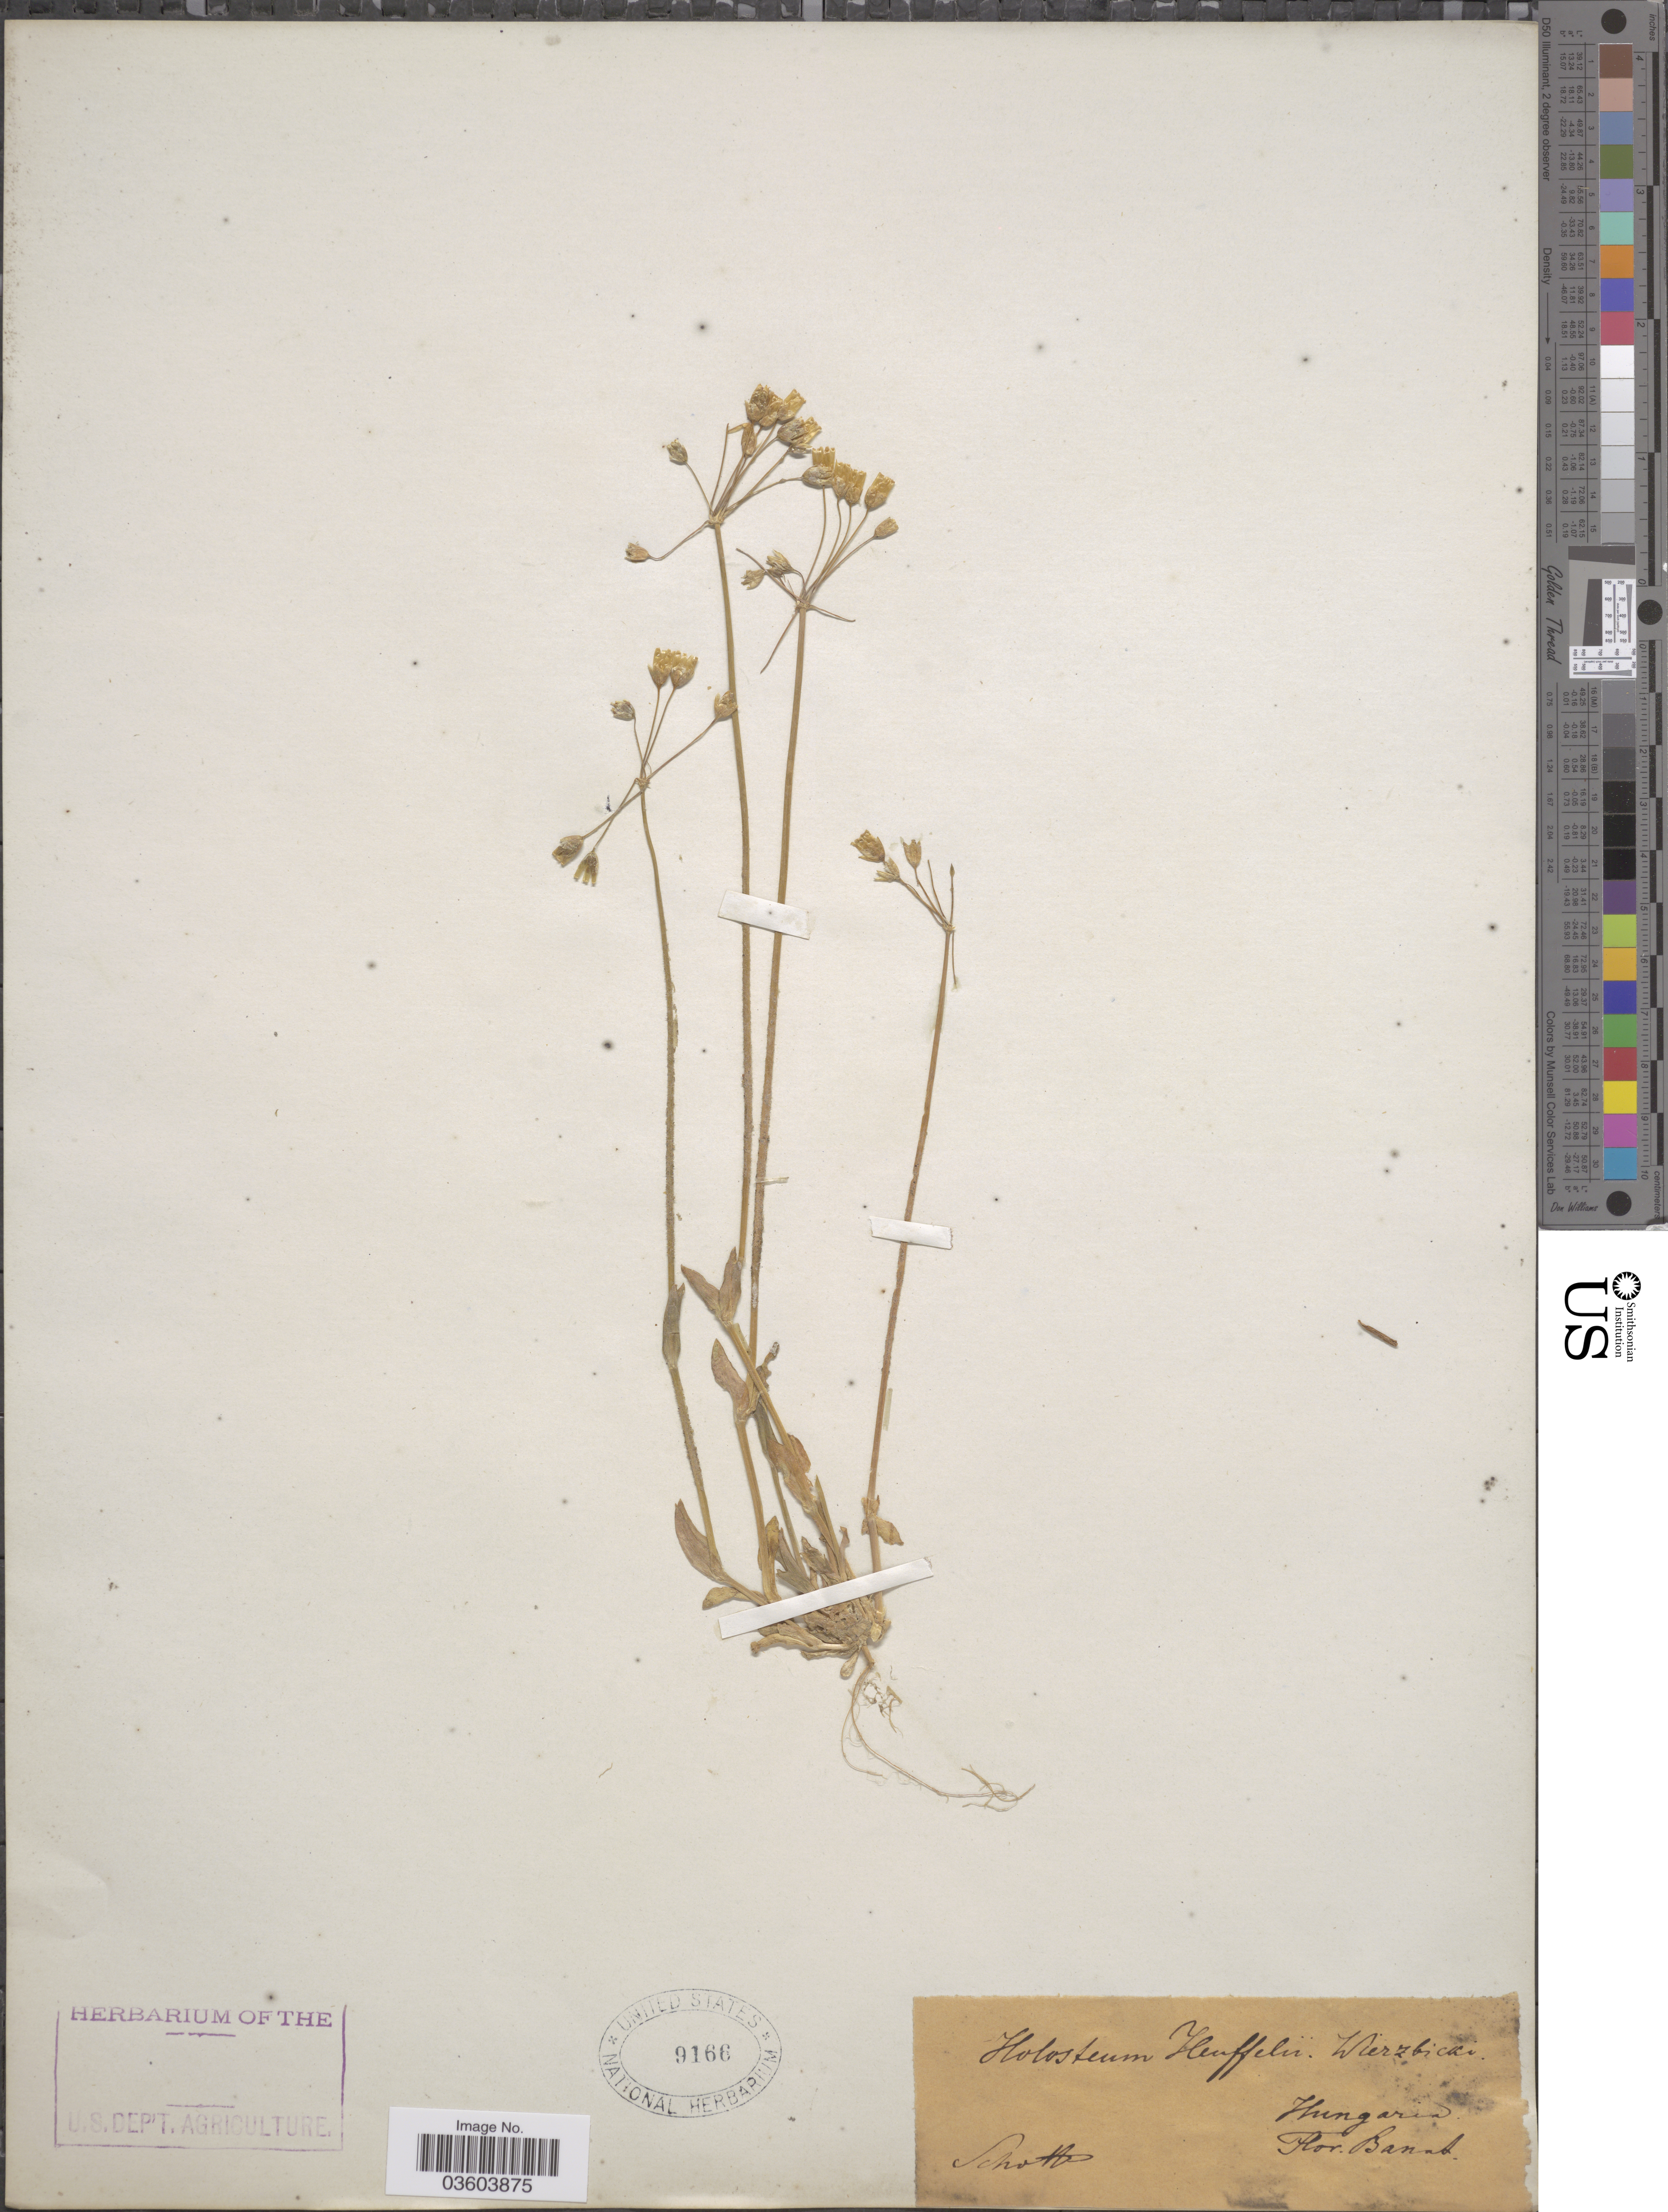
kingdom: Plantae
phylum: Tracheophyta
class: Magnoliopsida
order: Caryophyllales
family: Caryophyllaceae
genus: Holosteum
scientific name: Holosteum heuffelii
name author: Wierzb.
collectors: Schott, --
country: Hungary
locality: Flor. Banat.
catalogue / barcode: US 9166